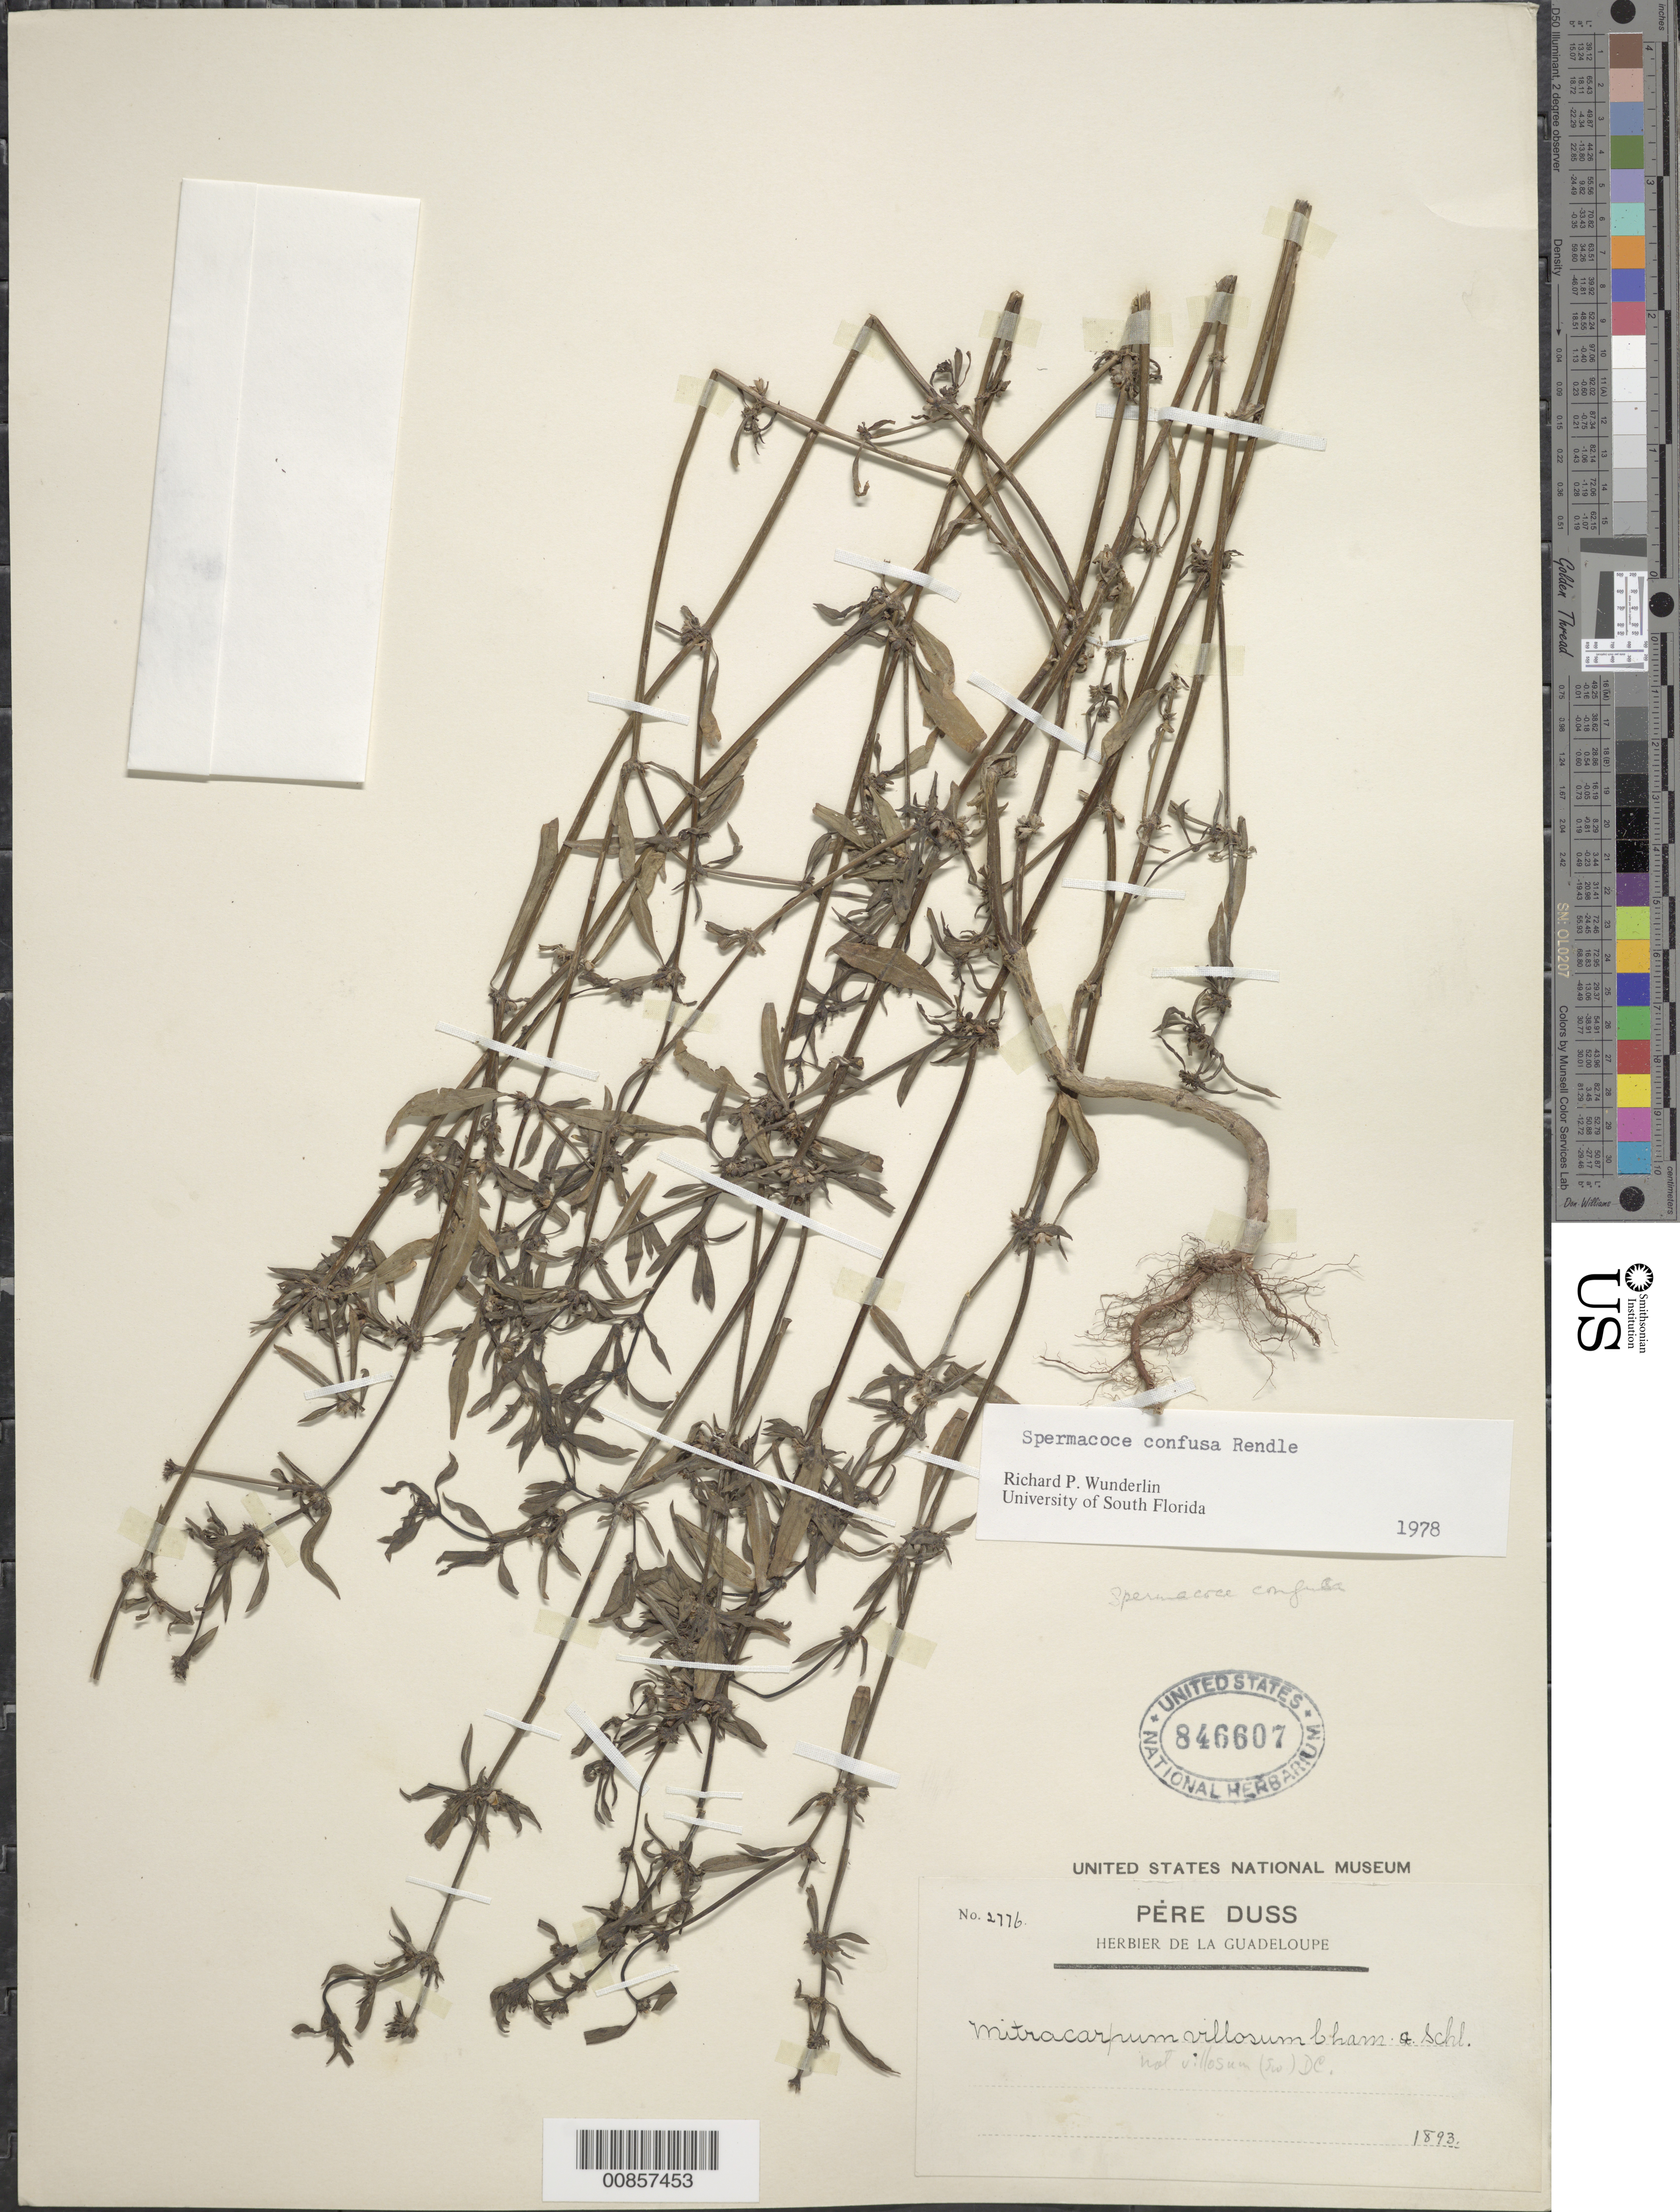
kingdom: Plantae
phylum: Tracheophyta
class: Magnoliopsida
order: Gentianales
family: Rubiaceae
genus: Spermacoce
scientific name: Spermacoce tenuior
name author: L.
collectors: Père Duss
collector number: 2776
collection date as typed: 1893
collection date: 1893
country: Guadeloupe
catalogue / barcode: US 846607